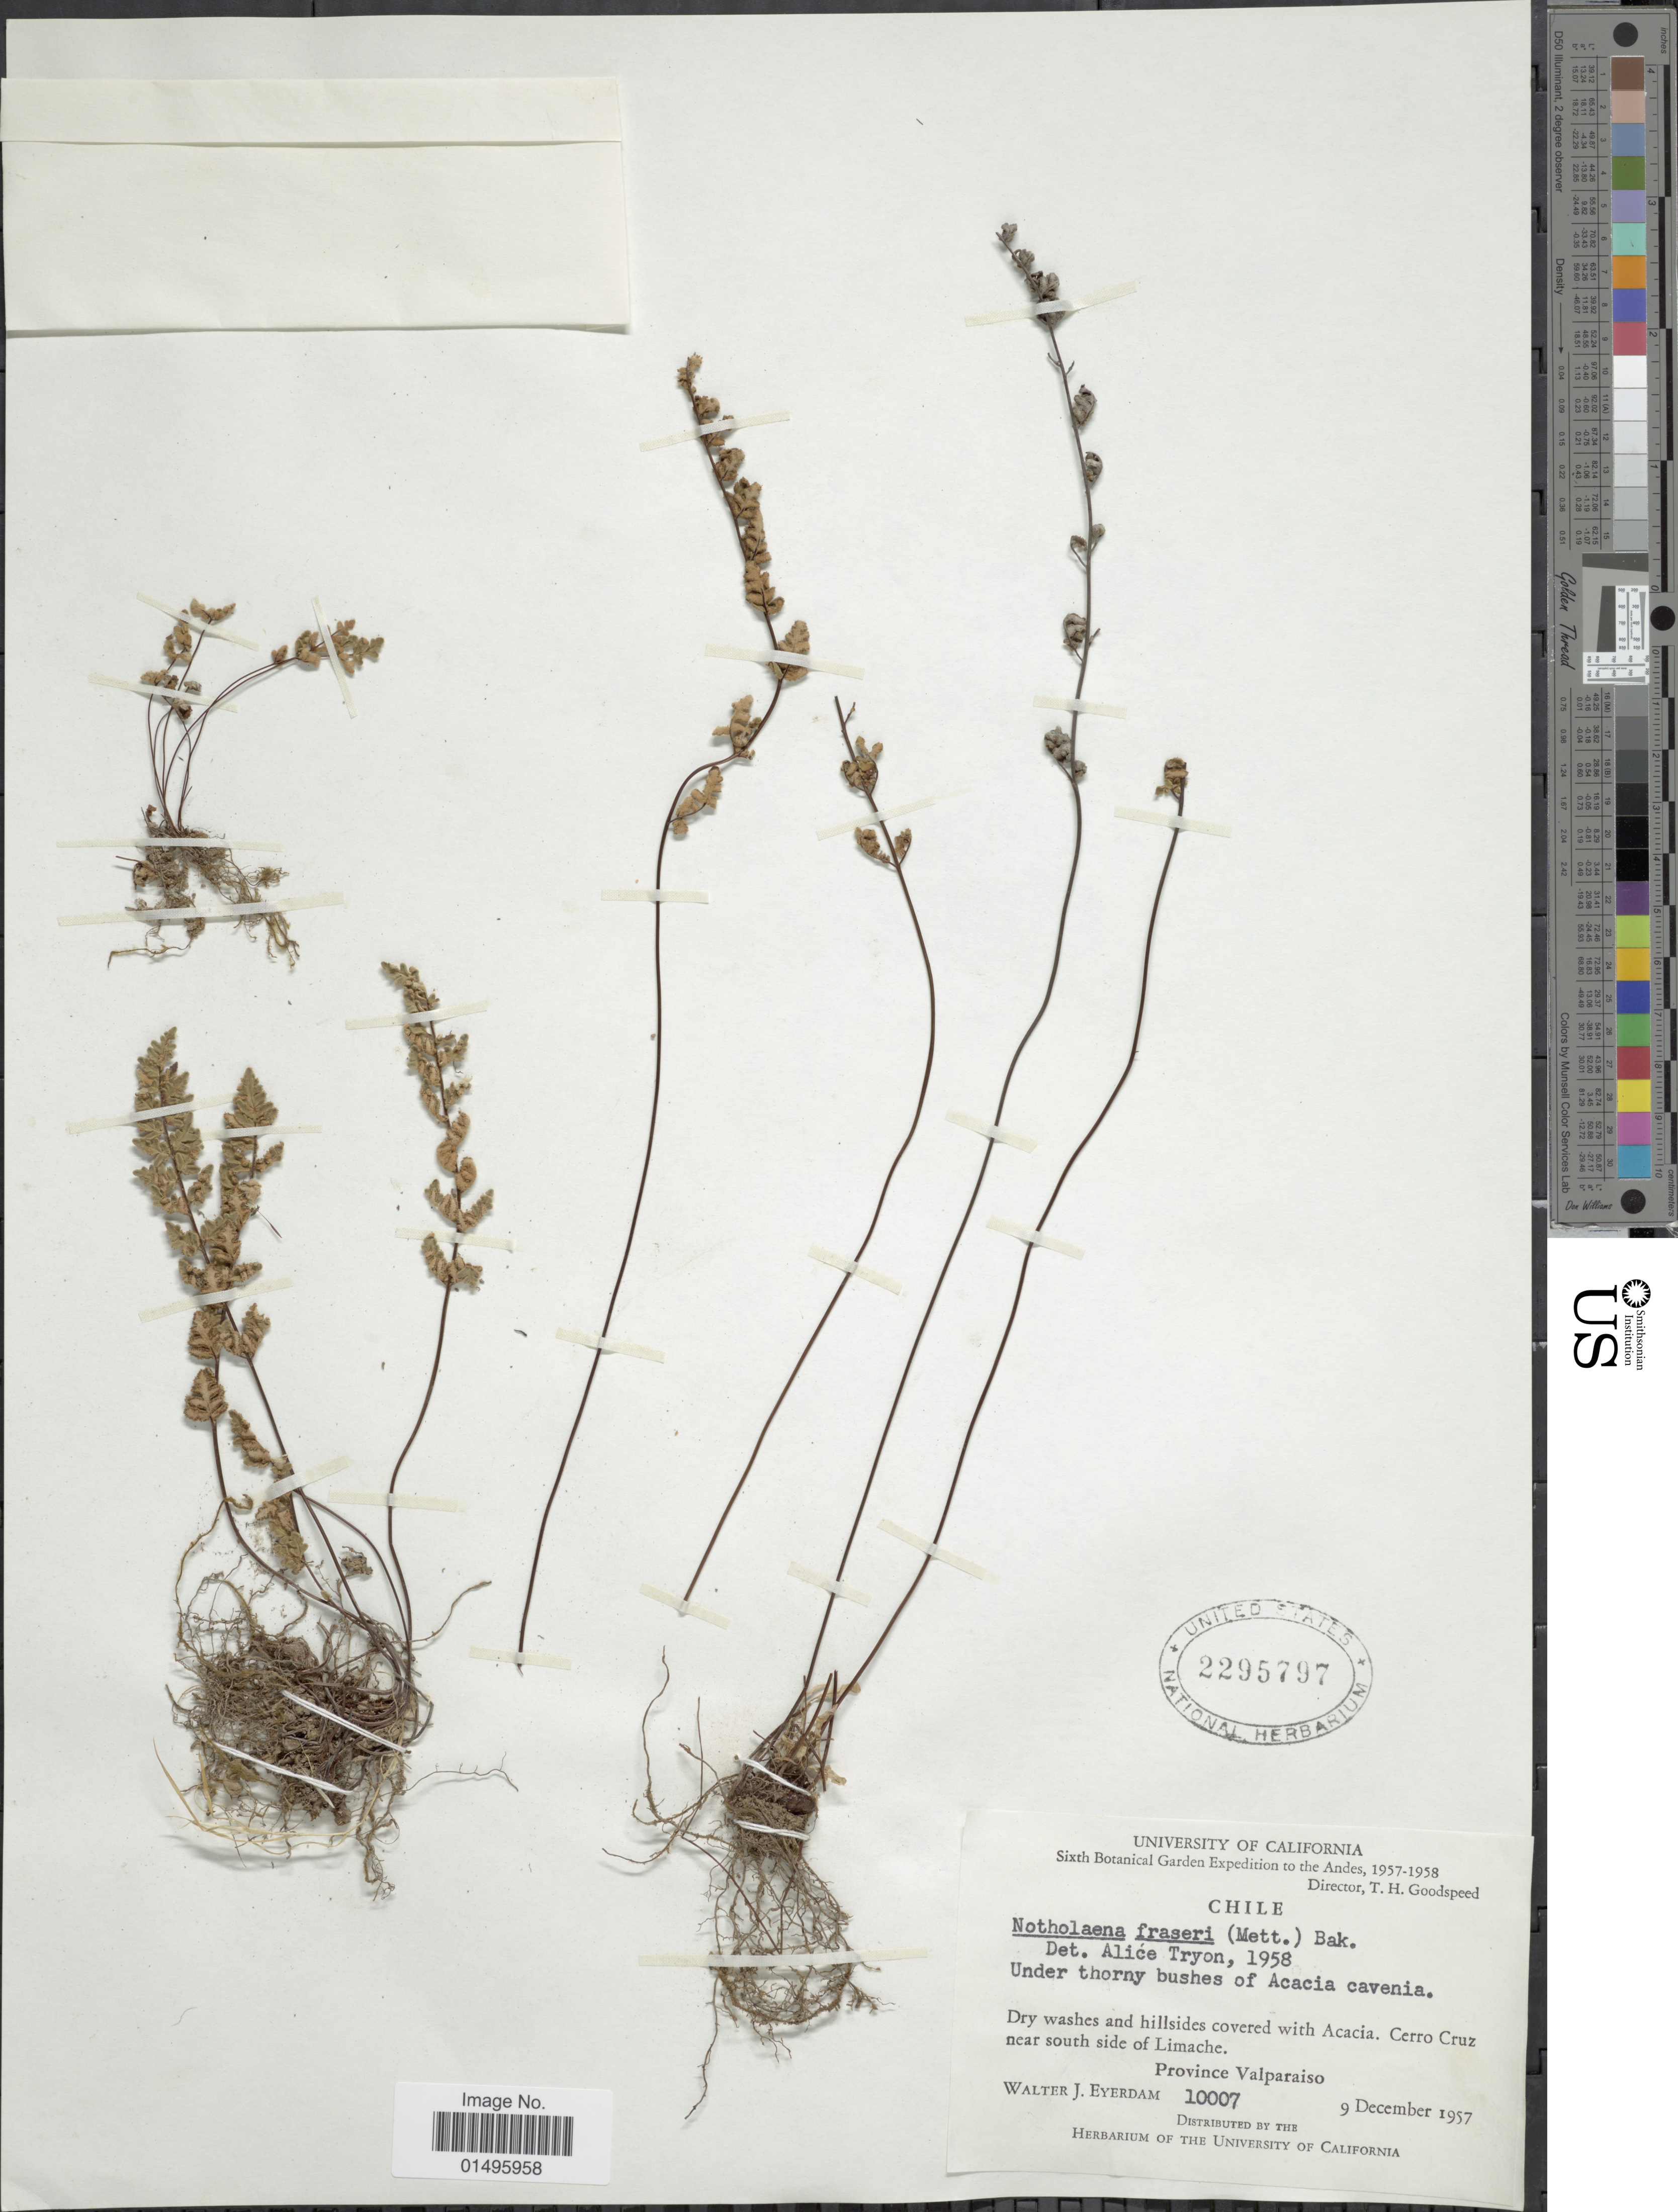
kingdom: Plantae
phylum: Tracheophyta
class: Polypodiopsida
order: Polypodiales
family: Pteridaceae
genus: Notholaena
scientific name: Notholaena fraseri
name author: (Mett.) Baker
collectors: W. J. Eyerdam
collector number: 10007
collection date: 1957-12-09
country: Chile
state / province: Valparaíso (V)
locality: Peru, Cerro Cruz near south side of Limache. Province Valparaiso.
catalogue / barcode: US 2295797